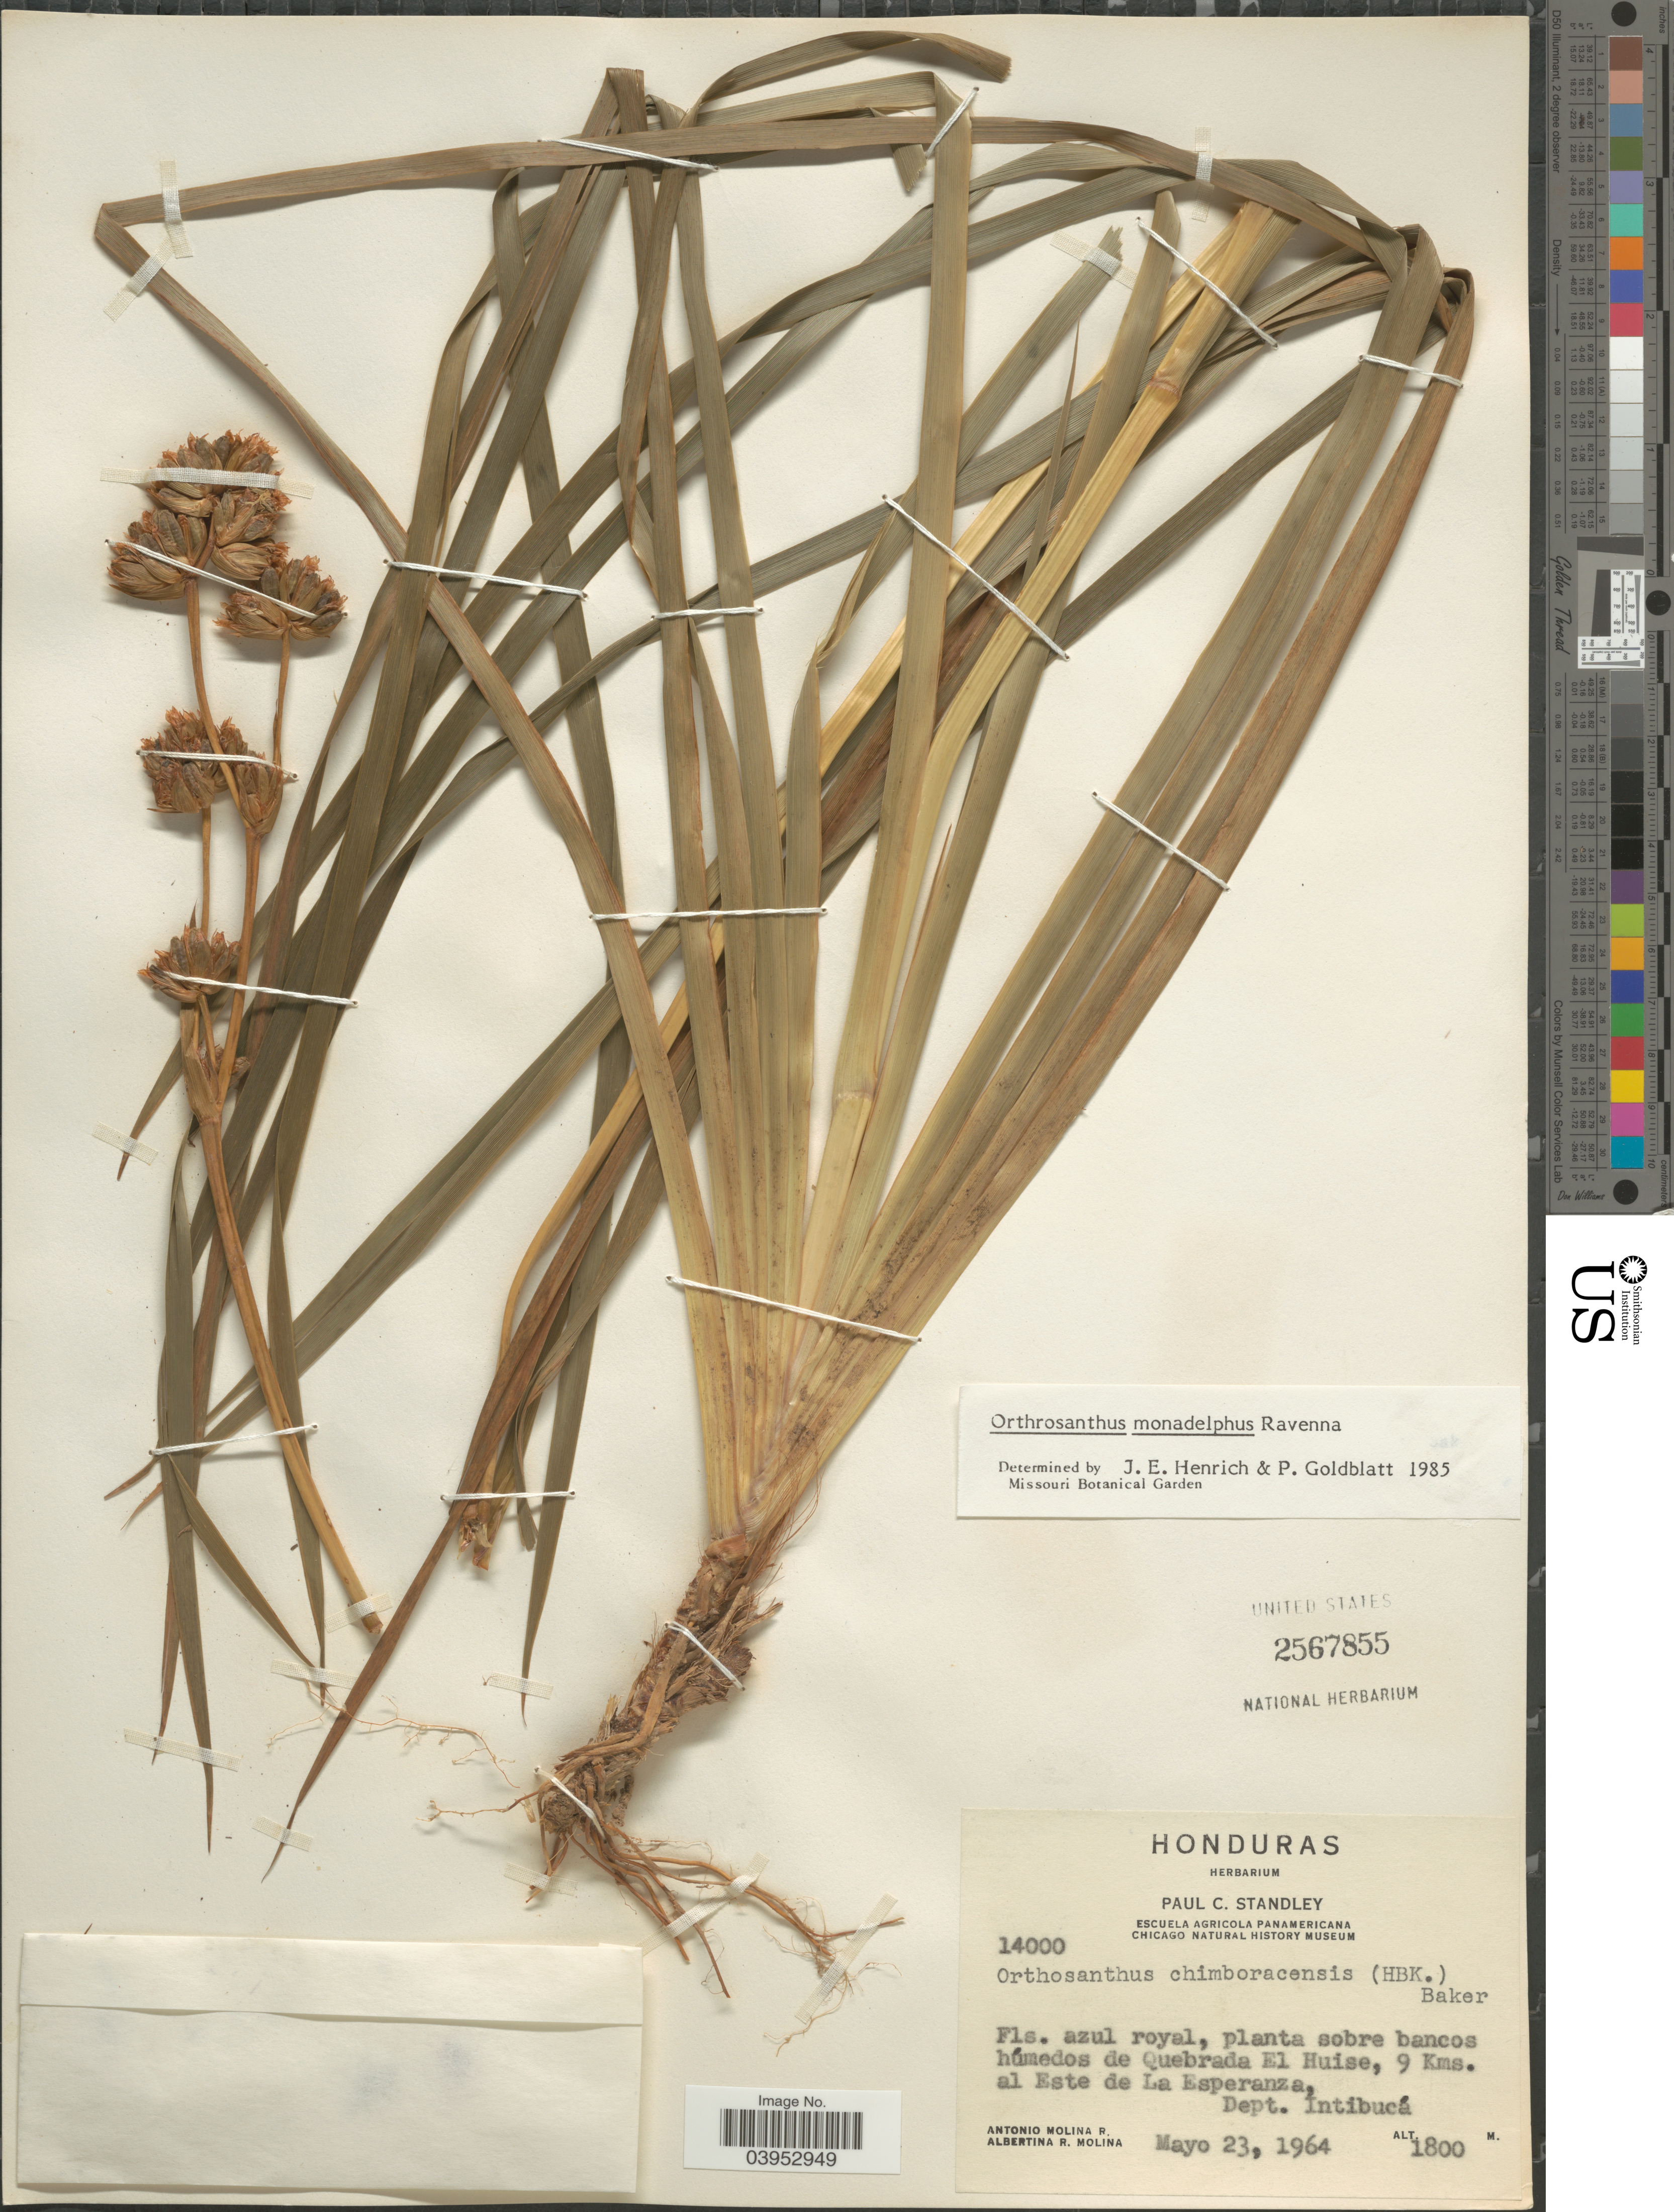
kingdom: Plantae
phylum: Tracheophyta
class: Liliopsida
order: Asparagales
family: Iridaceae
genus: Orthrosanthus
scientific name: Orthrosanthus monadelphus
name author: Ravenna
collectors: A. Molina R. & A. R. Molina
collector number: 14000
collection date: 1964-05-23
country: Honduras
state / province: Intibuca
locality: Quebrada El Huise, 9 Kms. al Este de La Esperanza, Dept. Intibucá.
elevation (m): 1800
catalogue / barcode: US 2567855